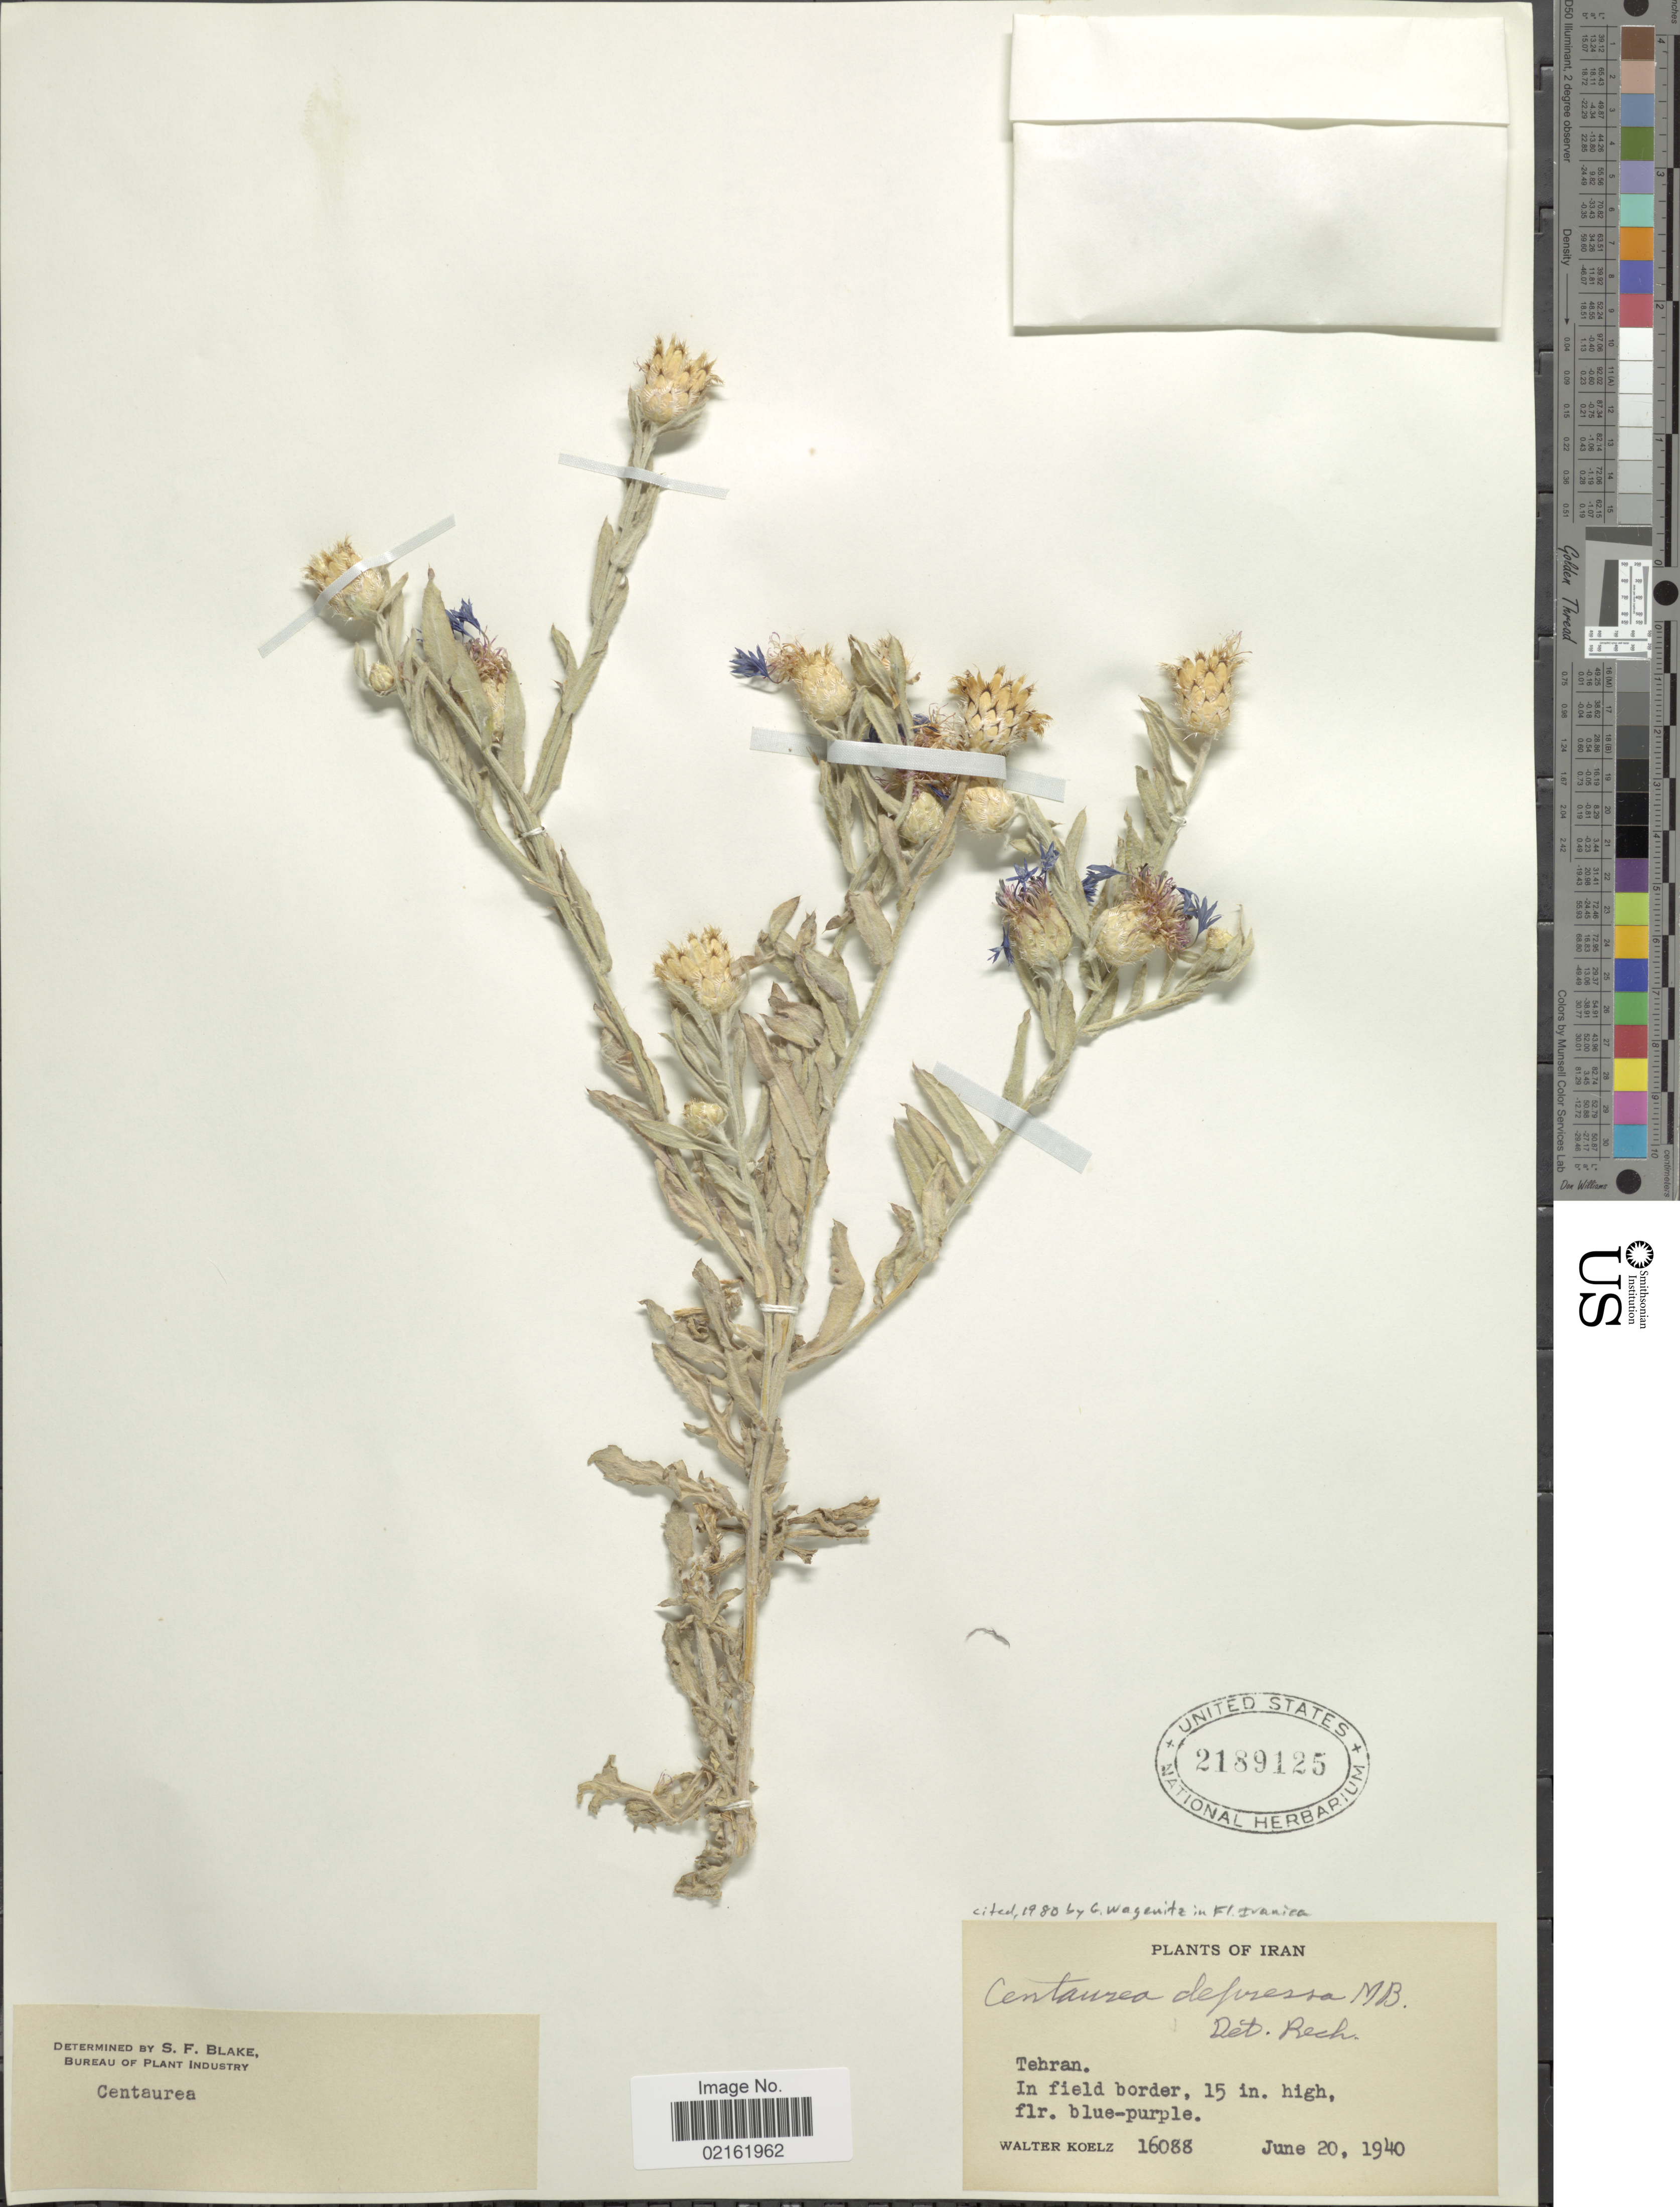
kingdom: Plantae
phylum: Tracheophyta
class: Magnoliopsida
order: Asterales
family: Asteraceae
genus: Centaurea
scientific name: Centaurea depressa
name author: M. Bieb.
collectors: W. N. Koelz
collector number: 16088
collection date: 1940-06-20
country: Iran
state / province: Tehran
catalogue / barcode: US 2189125